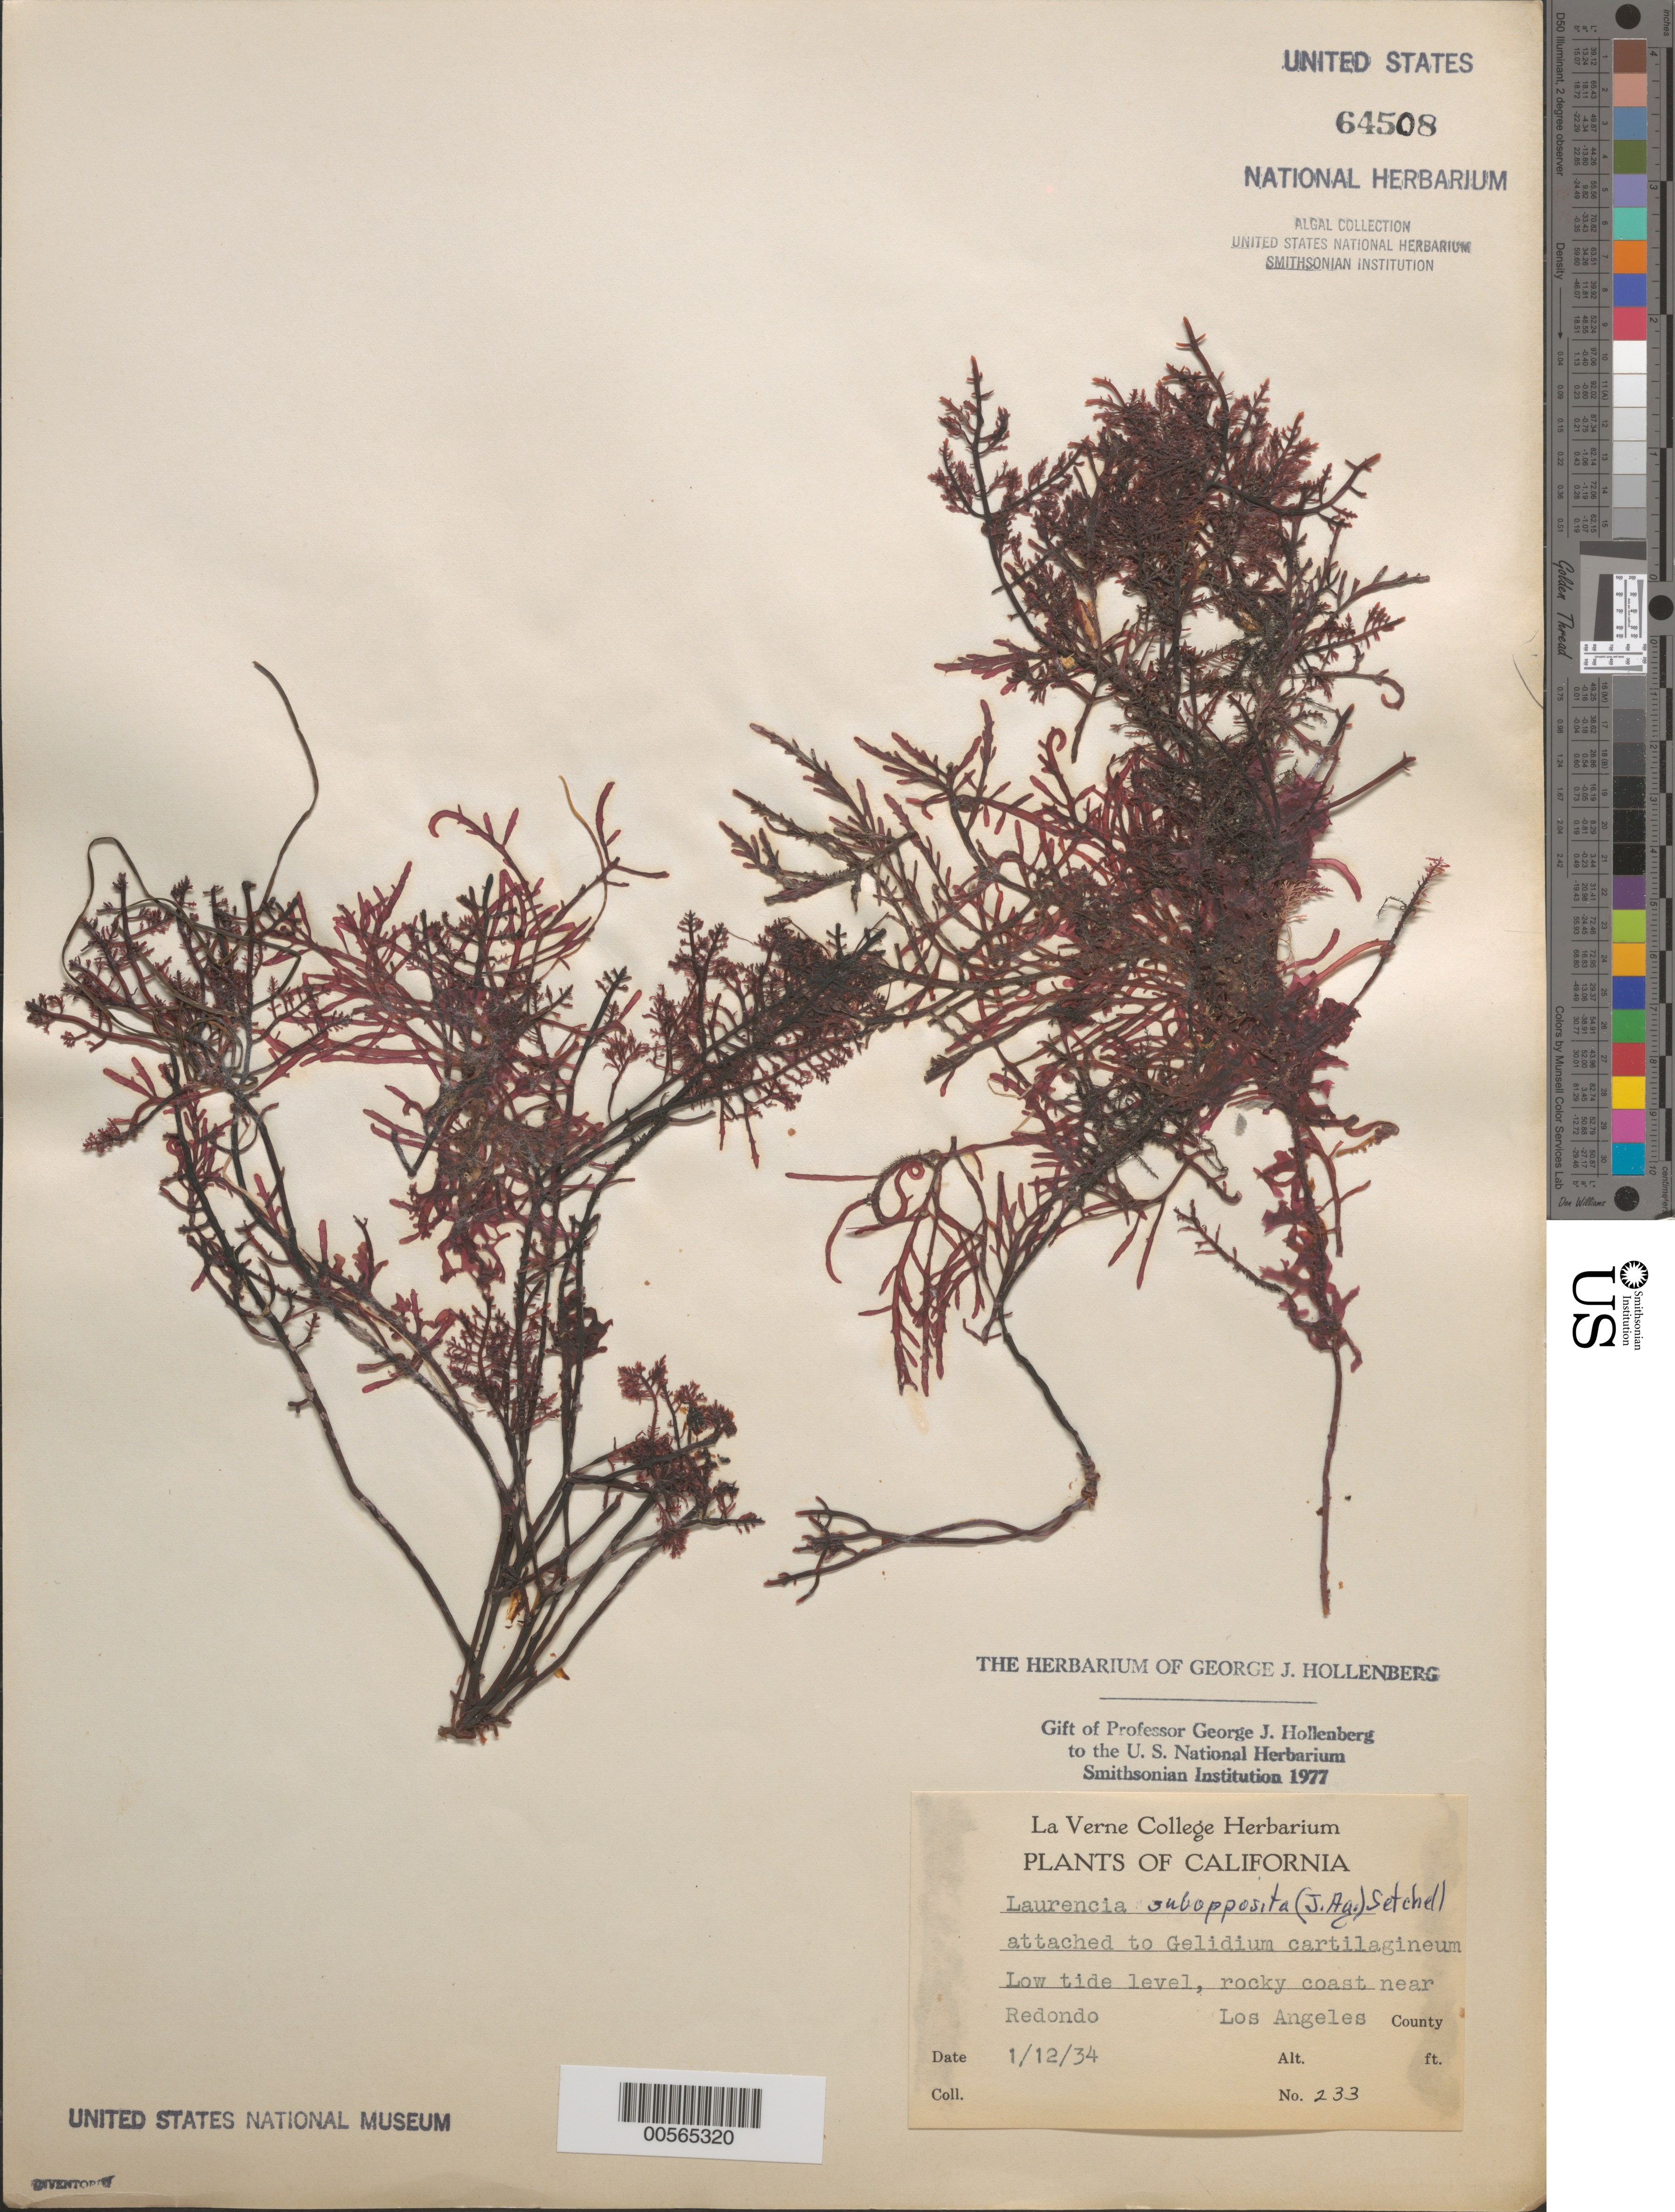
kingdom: Plantae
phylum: Rhodophyta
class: Florideophyceae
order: Ceramiales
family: Rhodomelaceae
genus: Laurencia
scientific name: Laurencia subopposita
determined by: Hollenberg, George J.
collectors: G. Hollenberg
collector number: GJH 233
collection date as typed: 12 Jan 1934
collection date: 1934-01-12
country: United States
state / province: California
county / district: Los Angeles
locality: Near Redondo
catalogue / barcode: US 64508